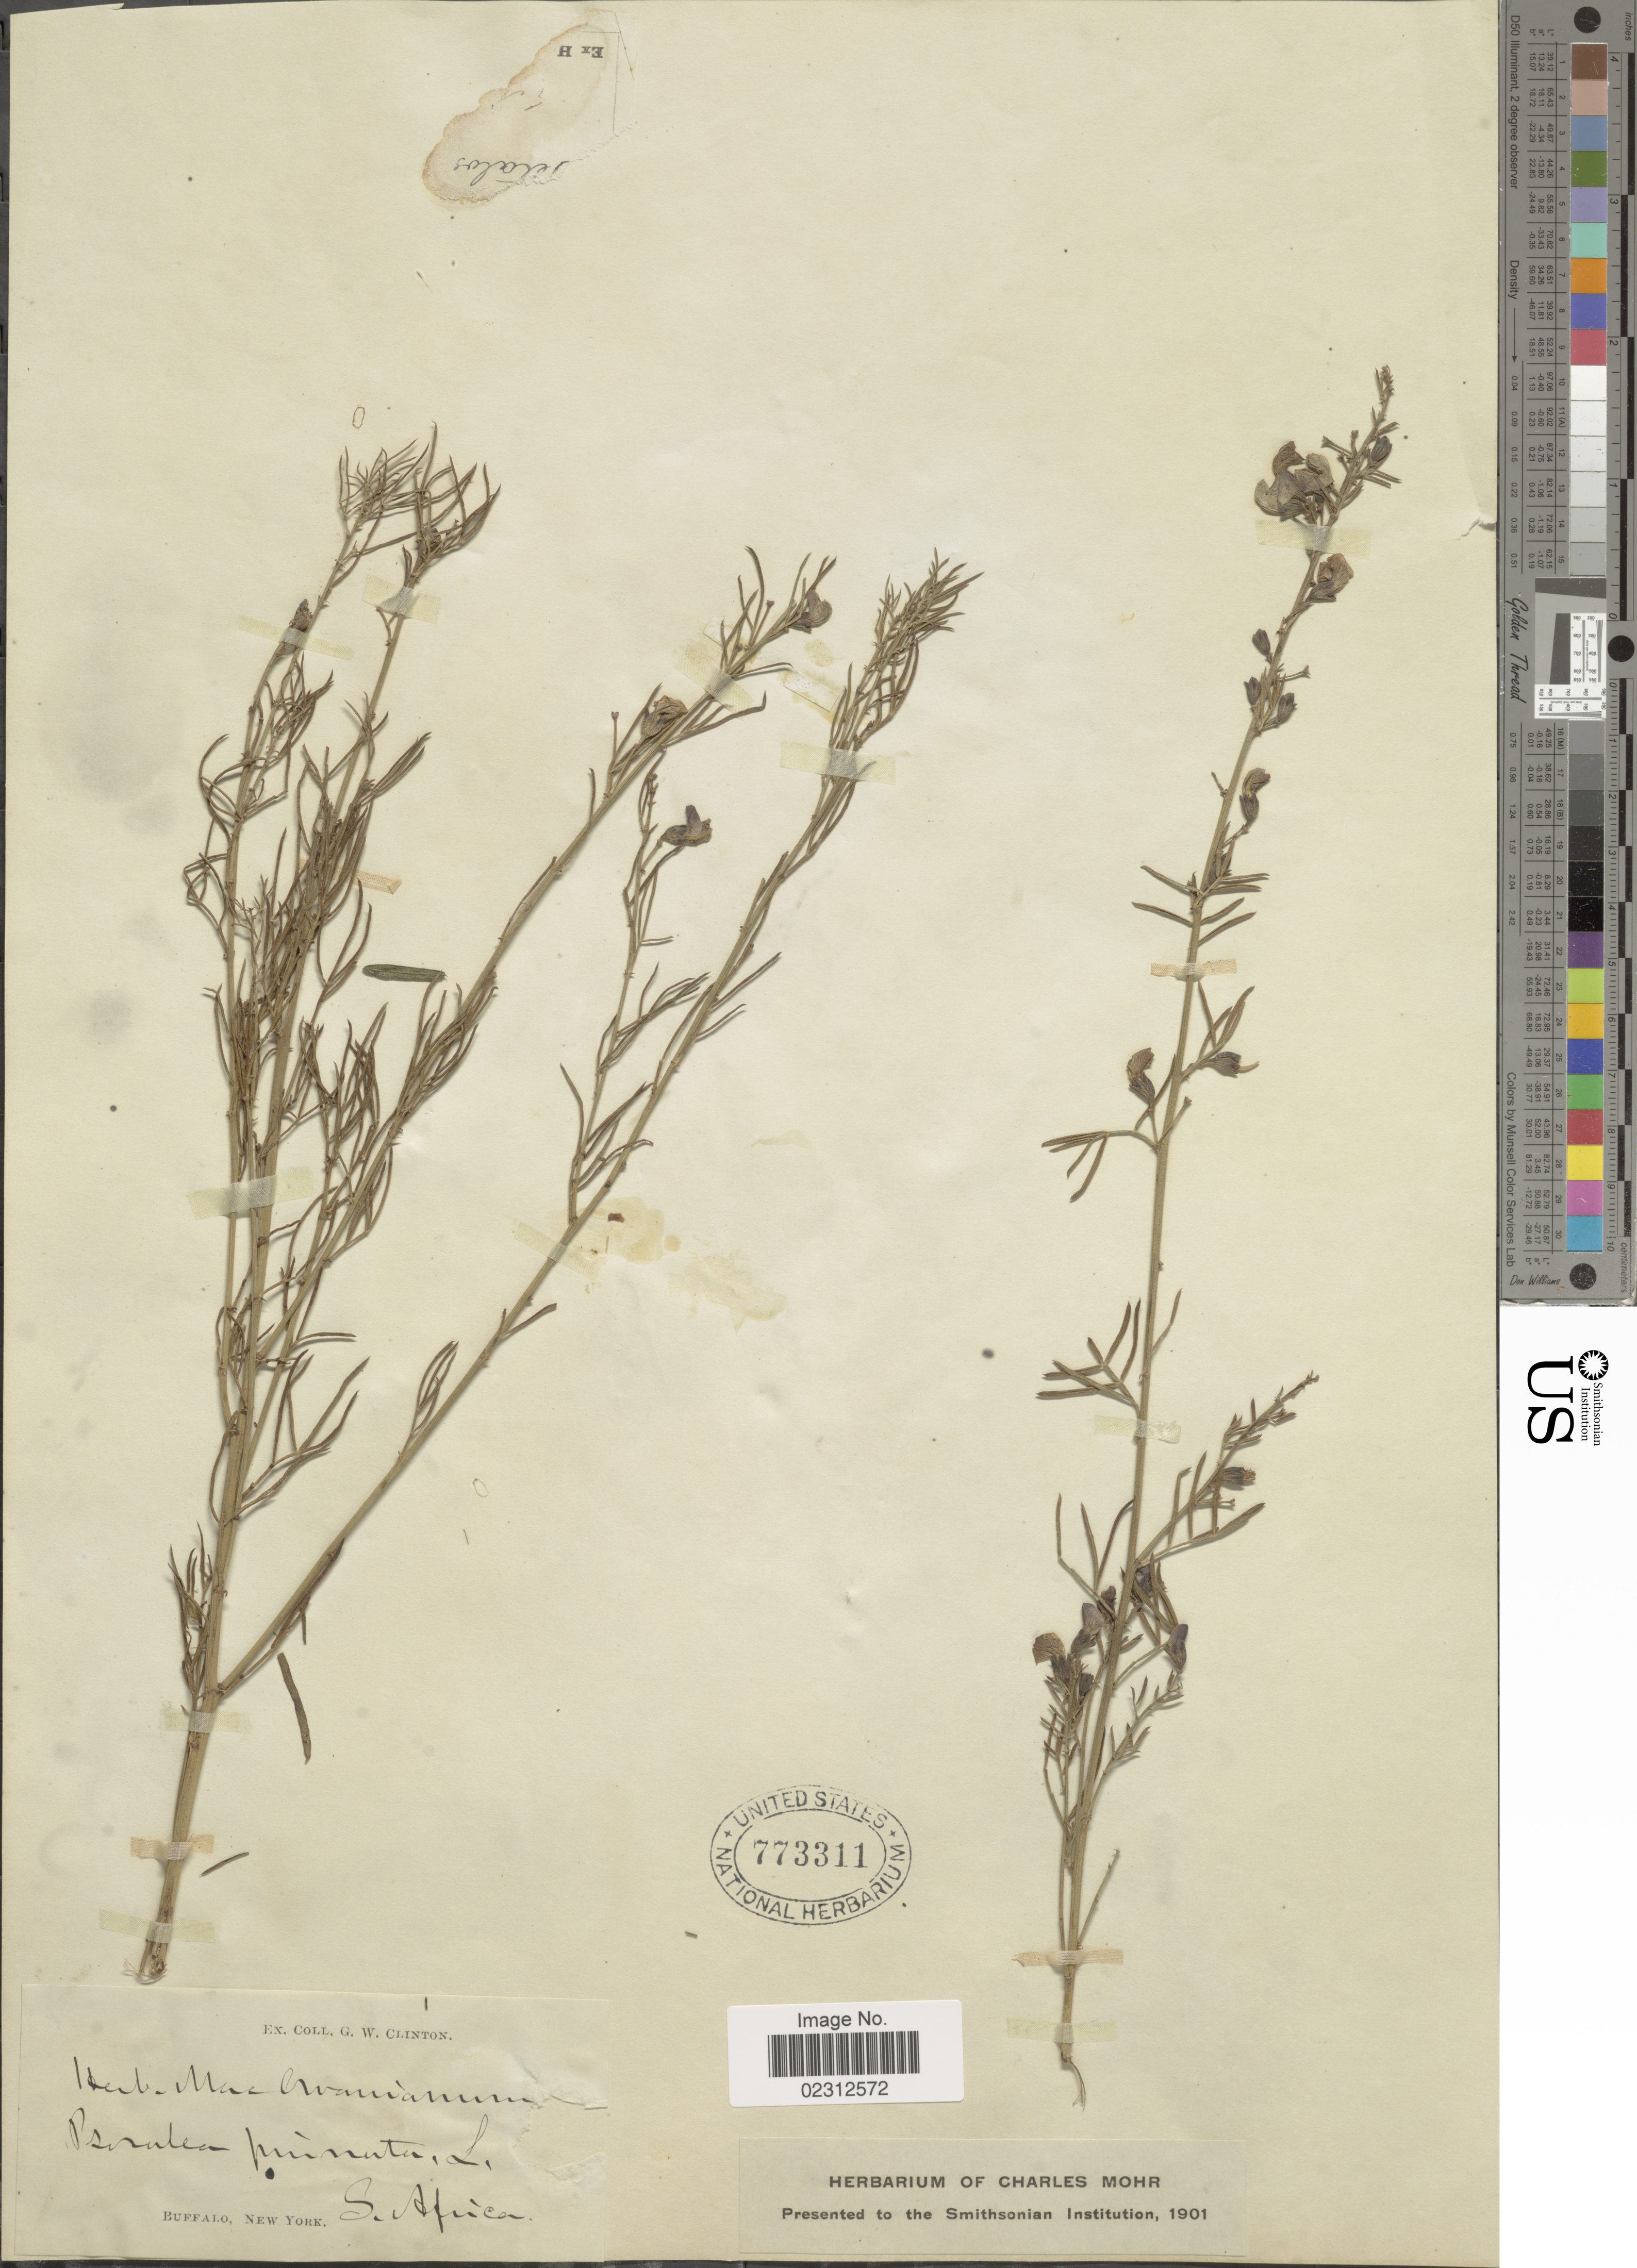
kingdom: Plantae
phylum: Tracheophyta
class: Magnoliopsida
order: Fabales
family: Fabaceae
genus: Psoralea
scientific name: Psoralea pinnata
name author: L.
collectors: G. W. Clinton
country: South Africa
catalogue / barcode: US 773311